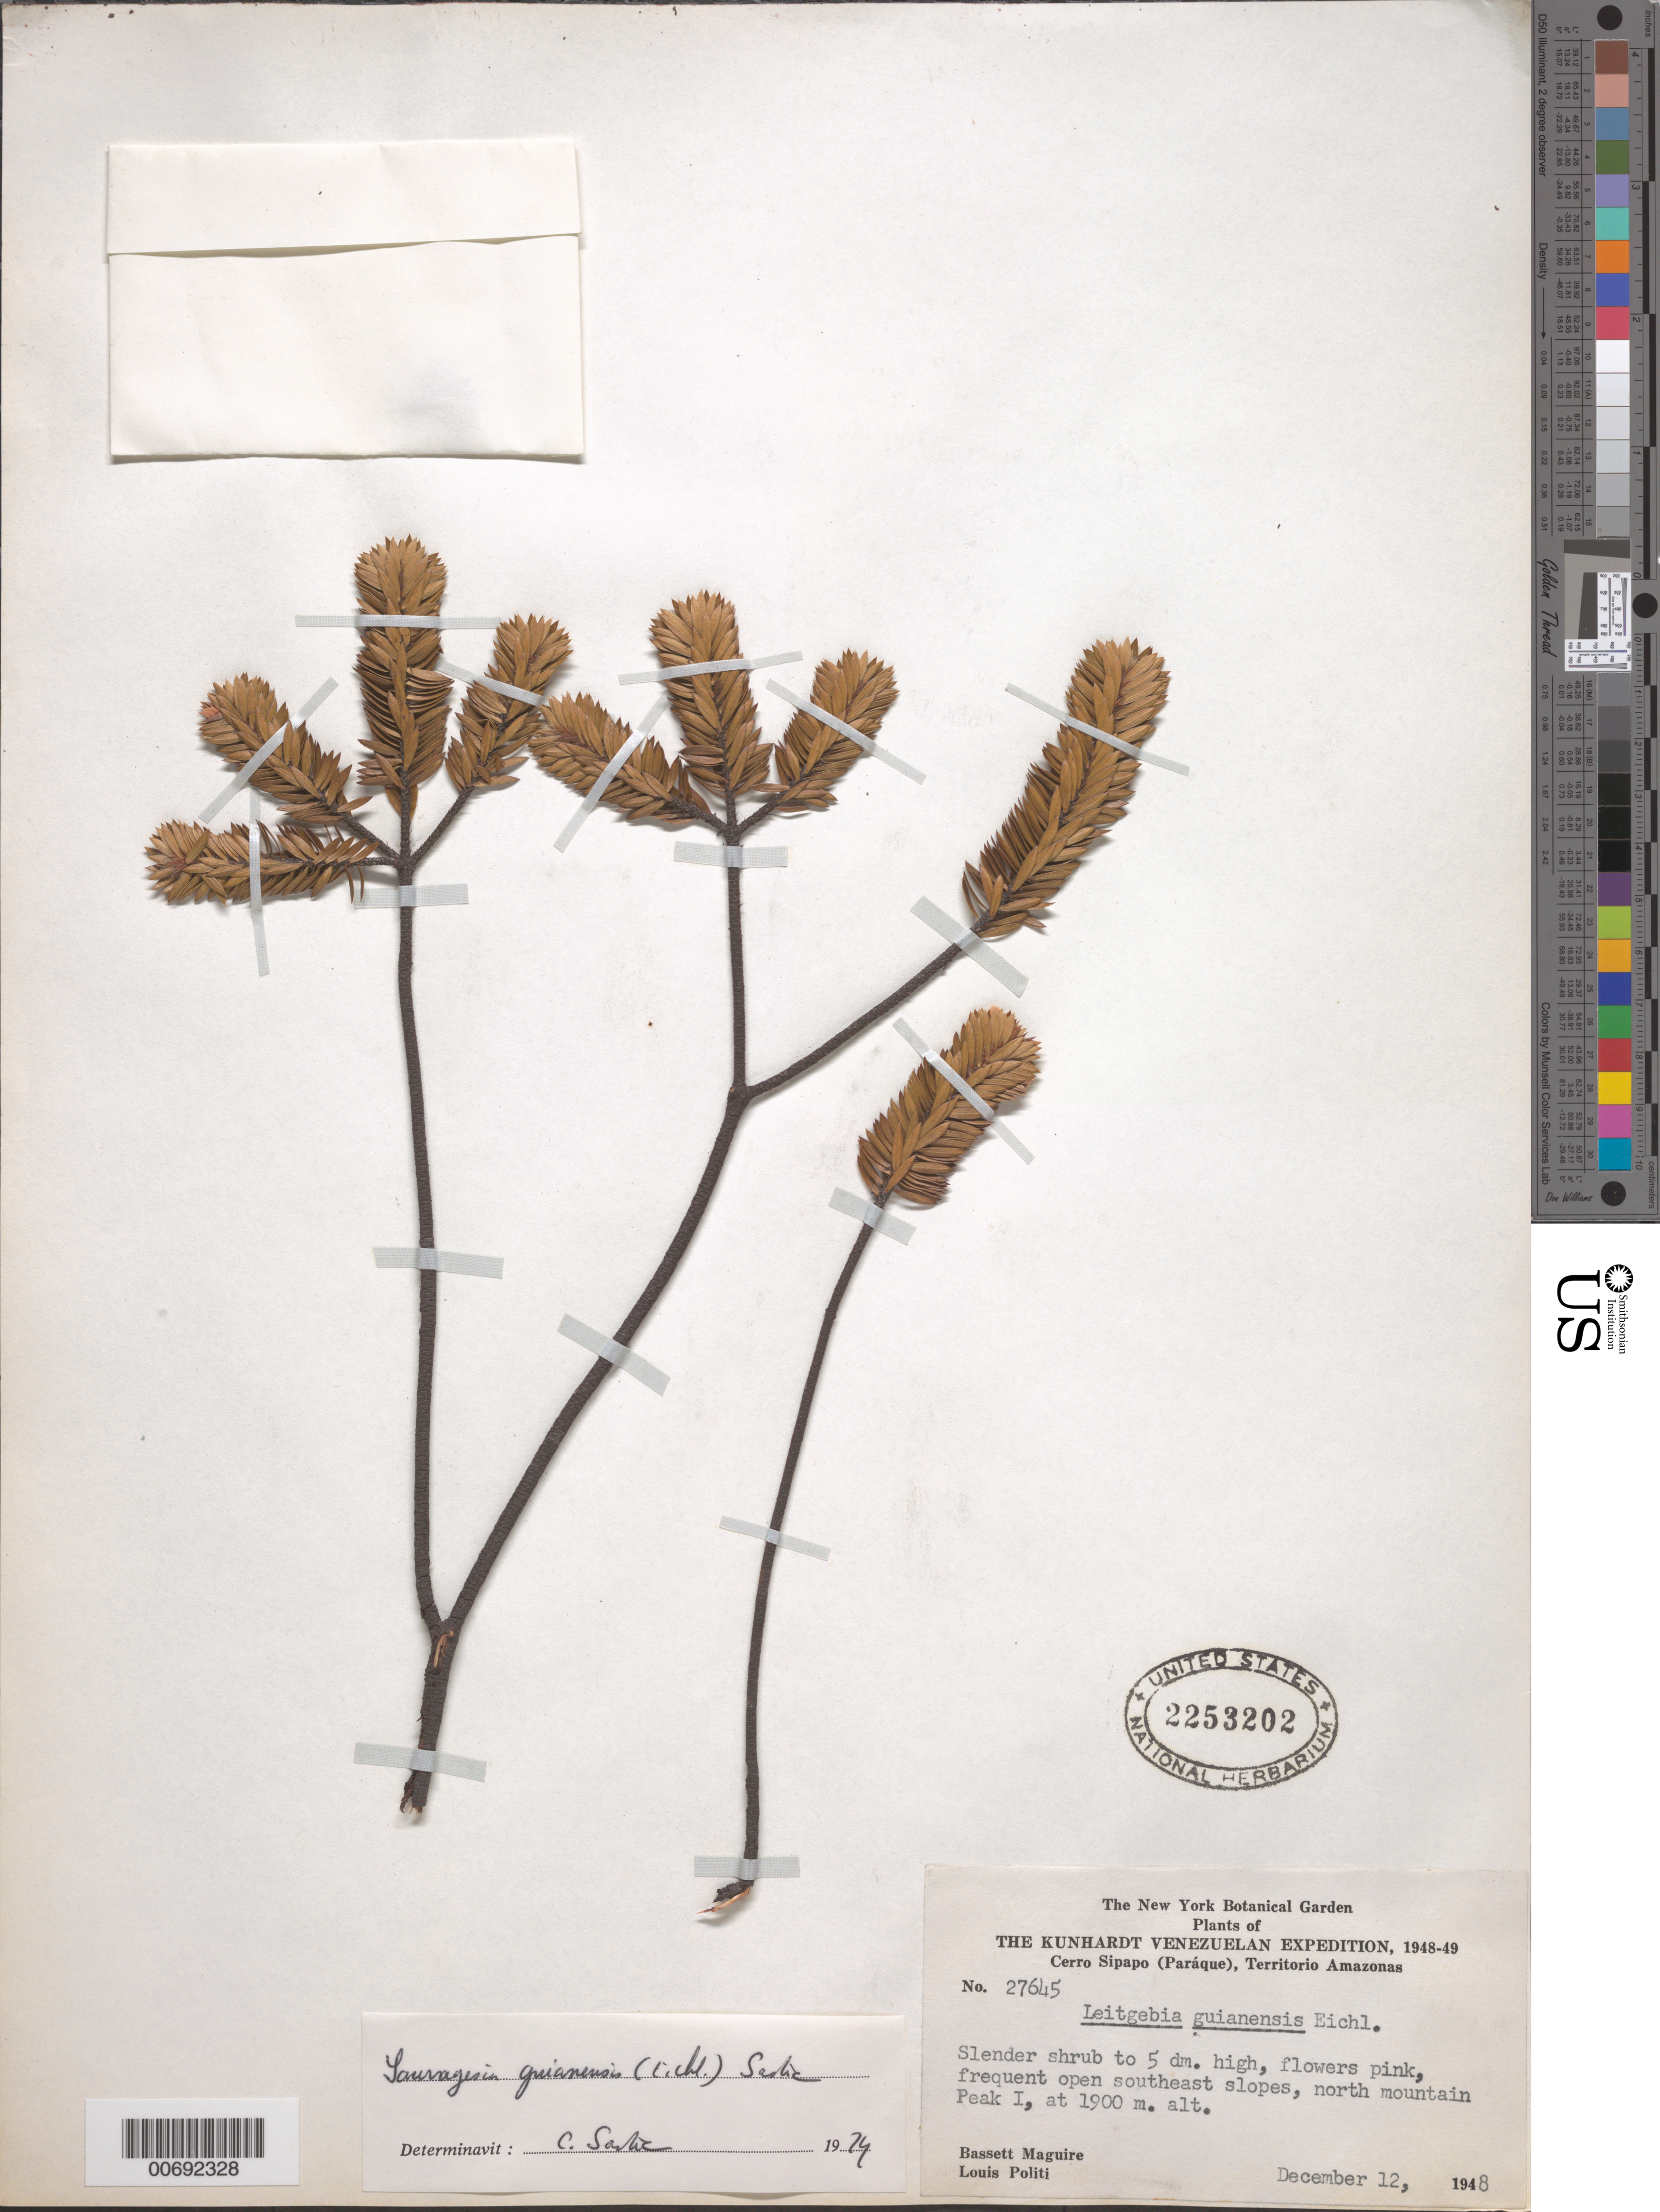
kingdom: Plantae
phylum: Tracheophyta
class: Magnoliopsida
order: Malpighiales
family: Ochnaceae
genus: Sauvagesia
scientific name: Sauvagesia guianensis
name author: (Eichler) Sastre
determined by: Sastre, C. H. L.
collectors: B. Maguire & L. Politi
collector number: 27645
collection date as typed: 12-Dec-48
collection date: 1948-12-12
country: Venezuela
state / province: Amazonas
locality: Cerro Sipapo (Paráque), North Peak I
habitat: Open SE slopes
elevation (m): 1900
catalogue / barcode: US 2253202